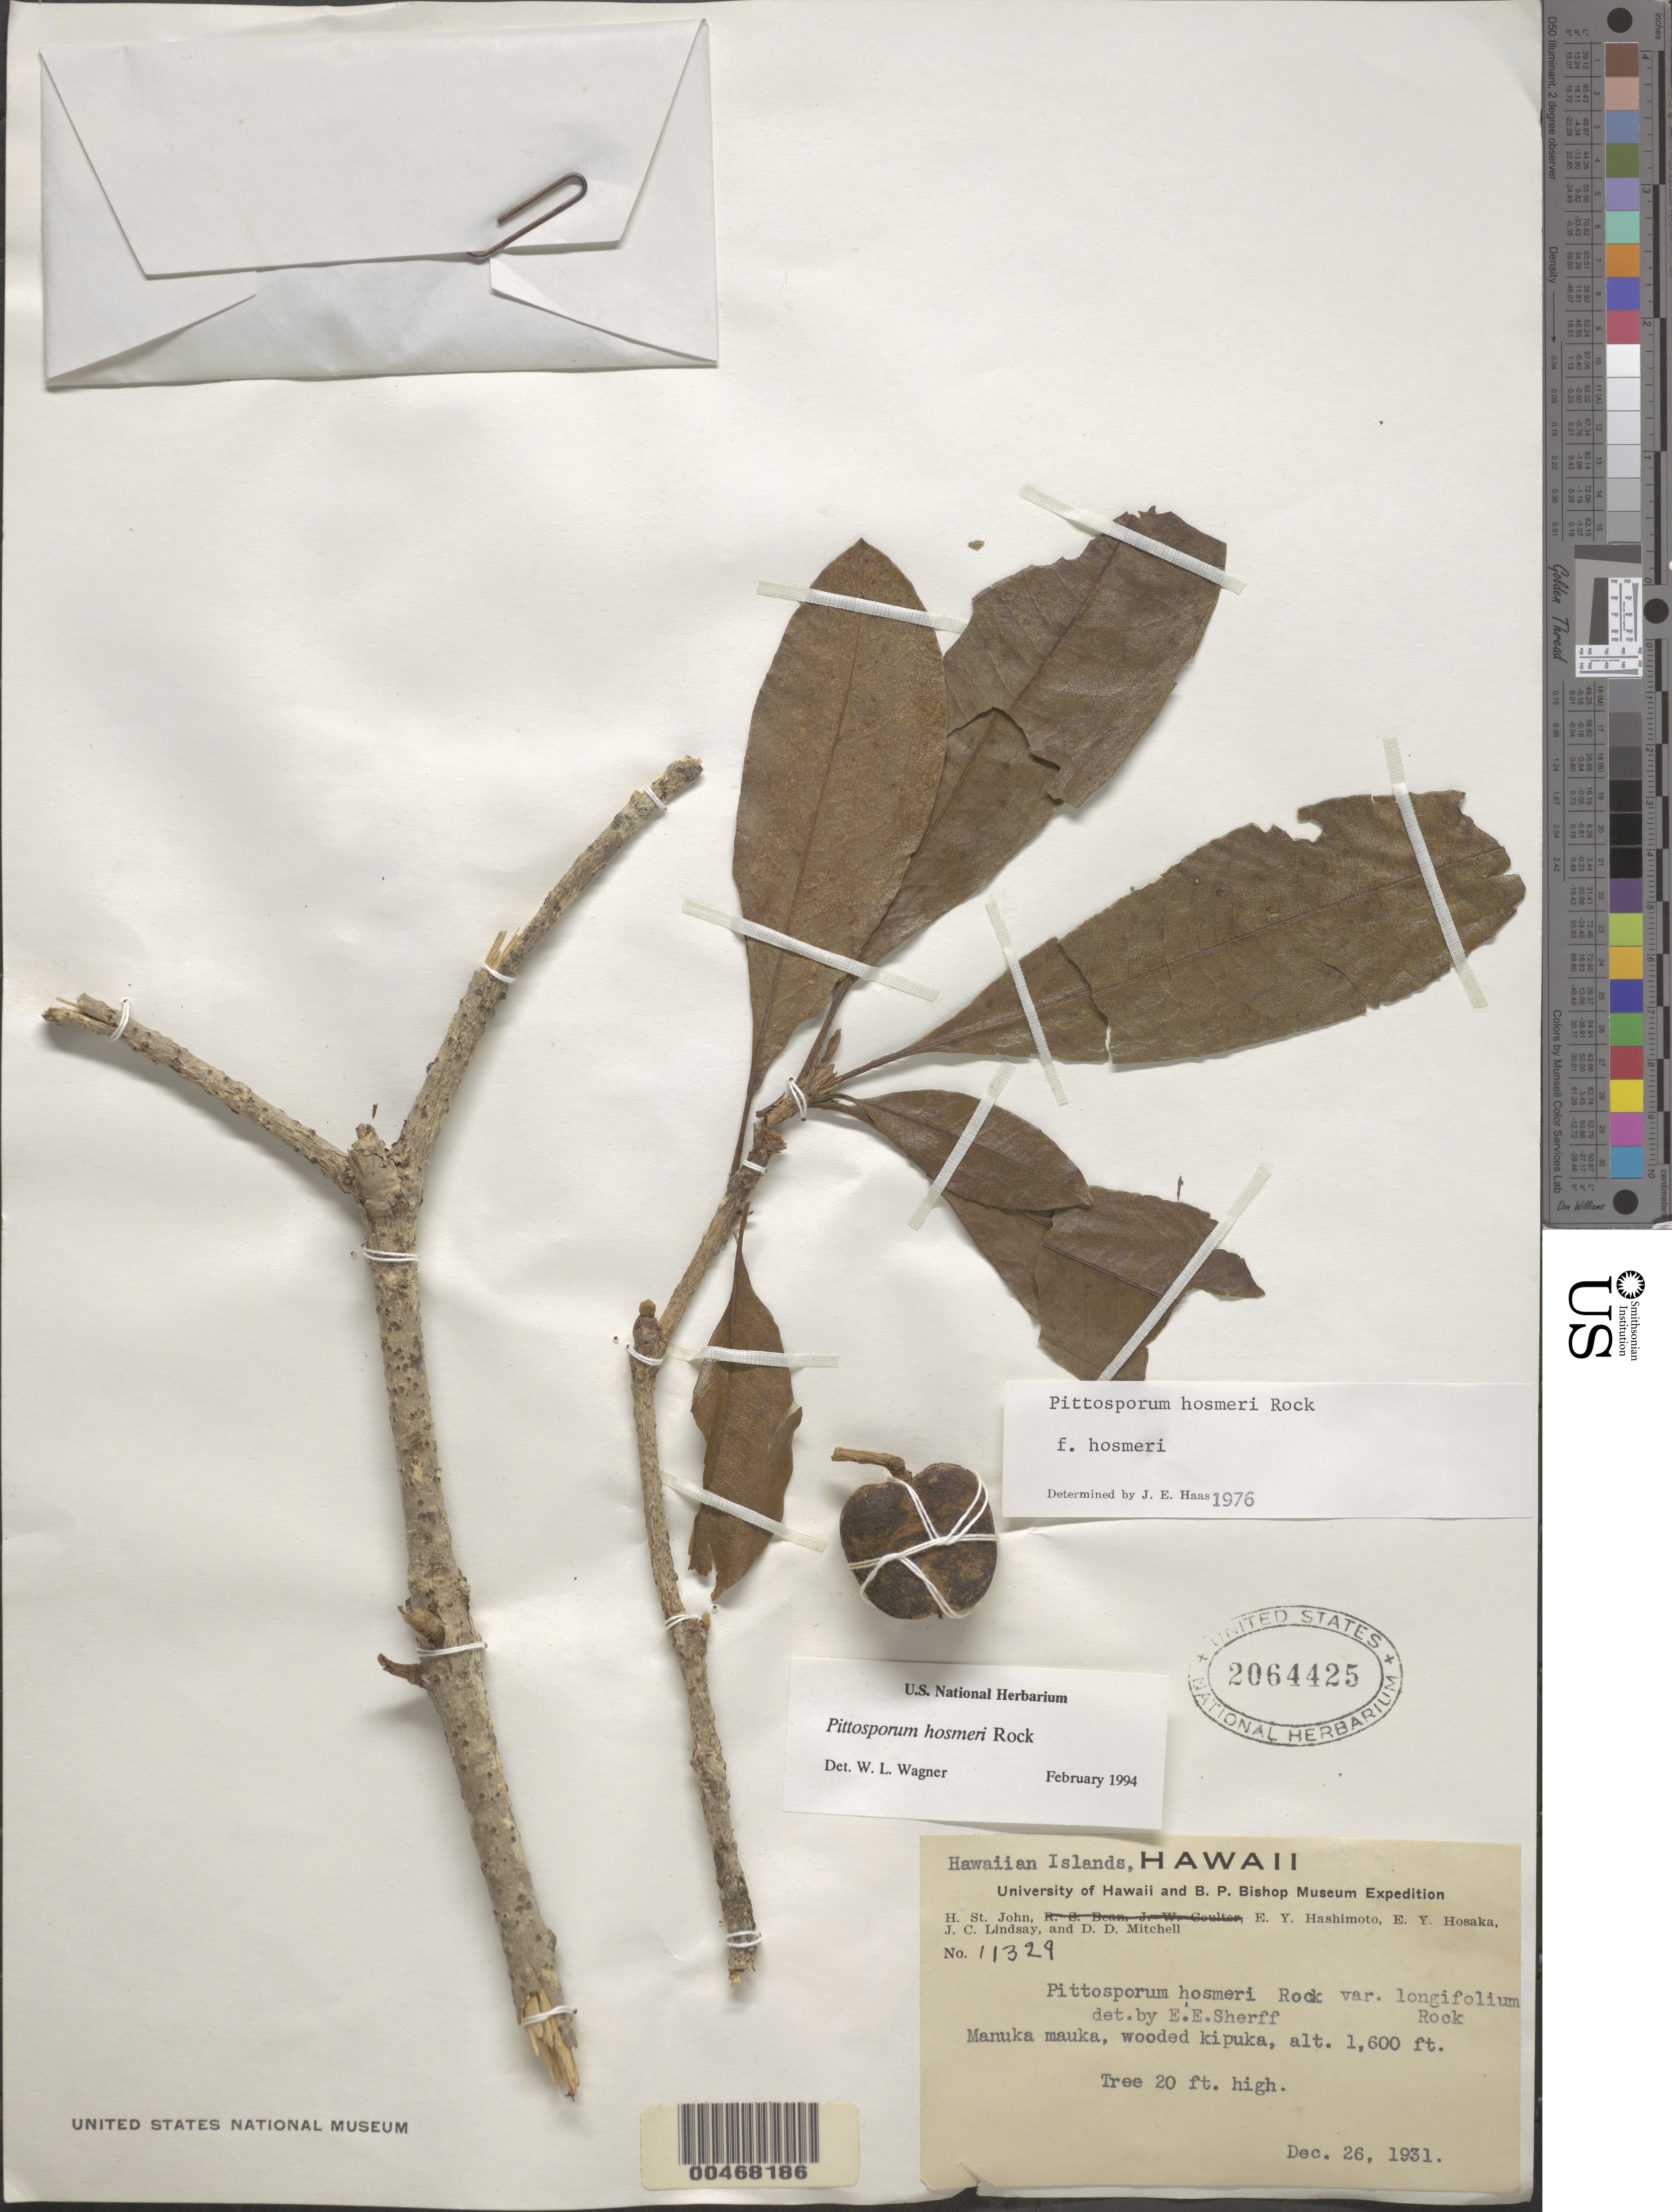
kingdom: Plantae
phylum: Tracheophyta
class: Magnoliopsida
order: Apiales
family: Pittosporaceae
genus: Pittosporum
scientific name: Pittosporum hosmeri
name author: Rock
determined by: Wagner, W. L., (BOT), Smithsonian Institution - National Museum of Natural History (UNITED STATES)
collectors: H. St. John, E. Hashimoto & E. Y. Hosaka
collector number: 11329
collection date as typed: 26 Dec 1931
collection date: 1931-12-26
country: United States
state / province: Hawaii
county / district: Hawaii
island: Hawaii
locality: Manuka mauka, wooded kipuka.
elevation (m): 488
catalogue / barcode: US 2064425